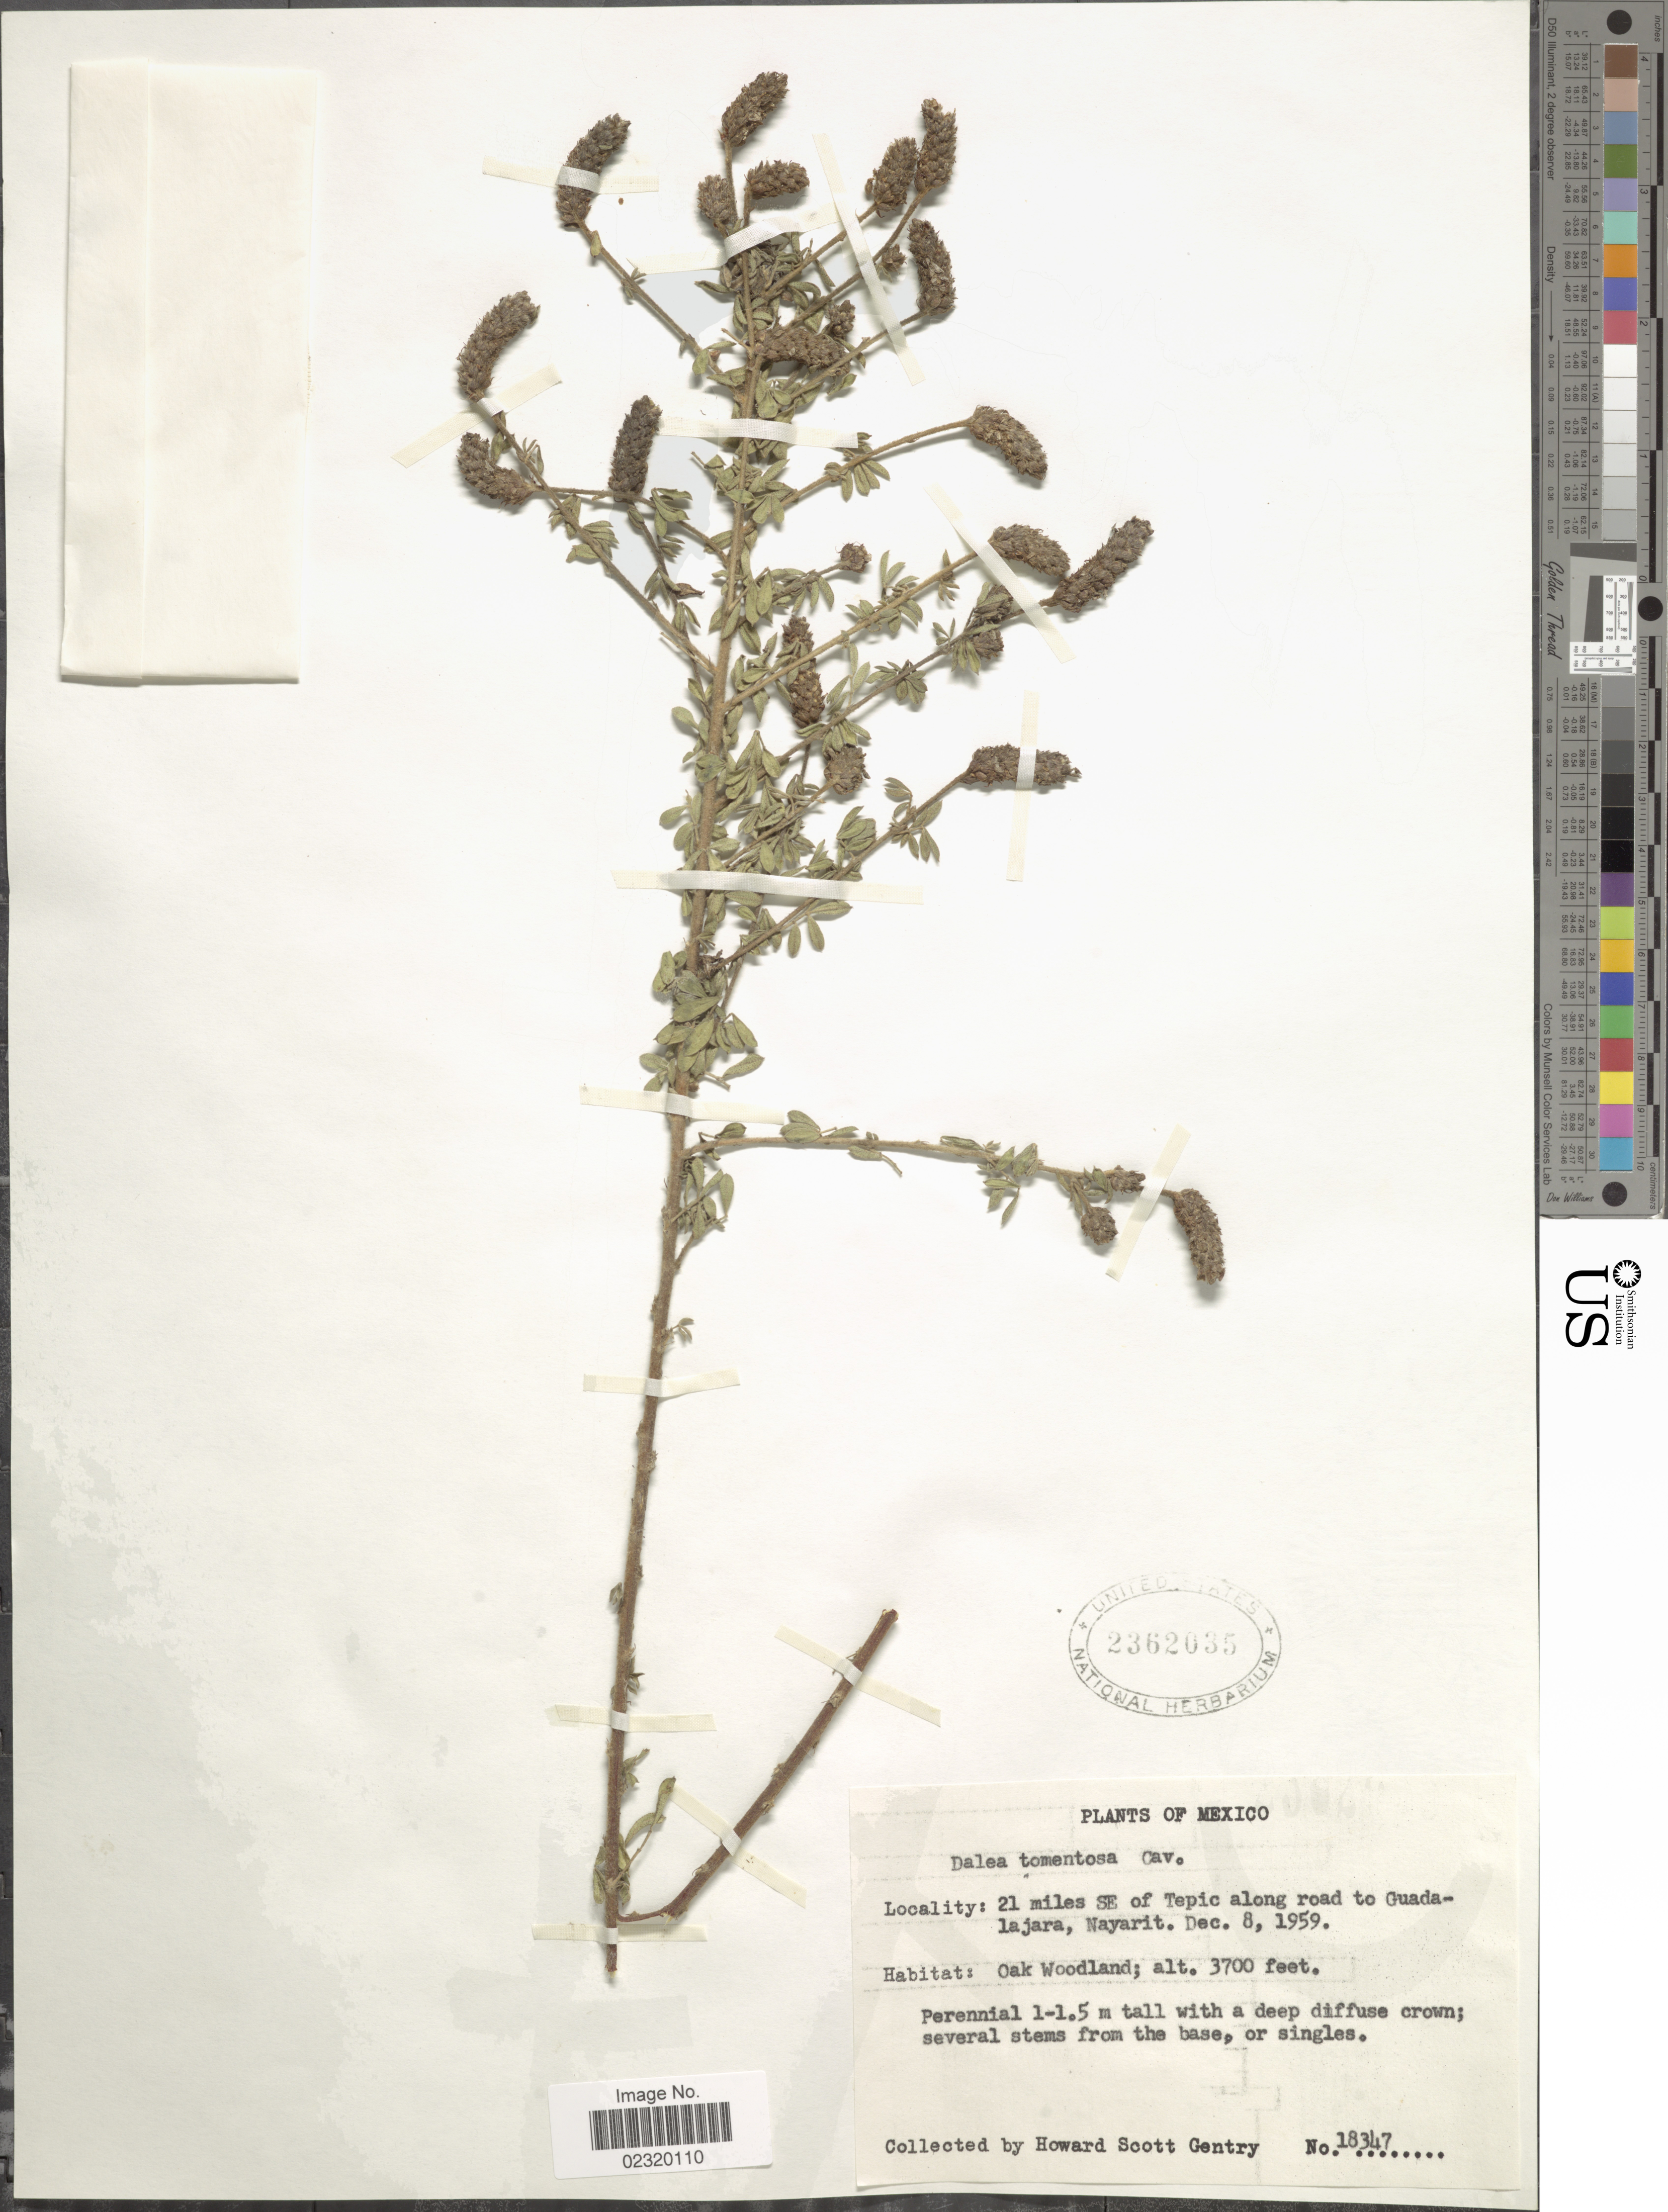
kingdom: Plantae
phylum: Tracheophyta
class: Magnoliopsida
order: Fabales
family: Fabaceae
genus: Dalea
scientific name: Dalea tomentosa var. psoraleoides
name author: (Moric.) Barneby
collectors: H. S. Gentry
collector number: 18347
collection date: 1959-12-08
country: Mexico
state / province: Nayarit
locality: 21 miles SE of Tepic along road to Guadalajara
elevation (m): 1128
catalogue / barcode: US 2362035